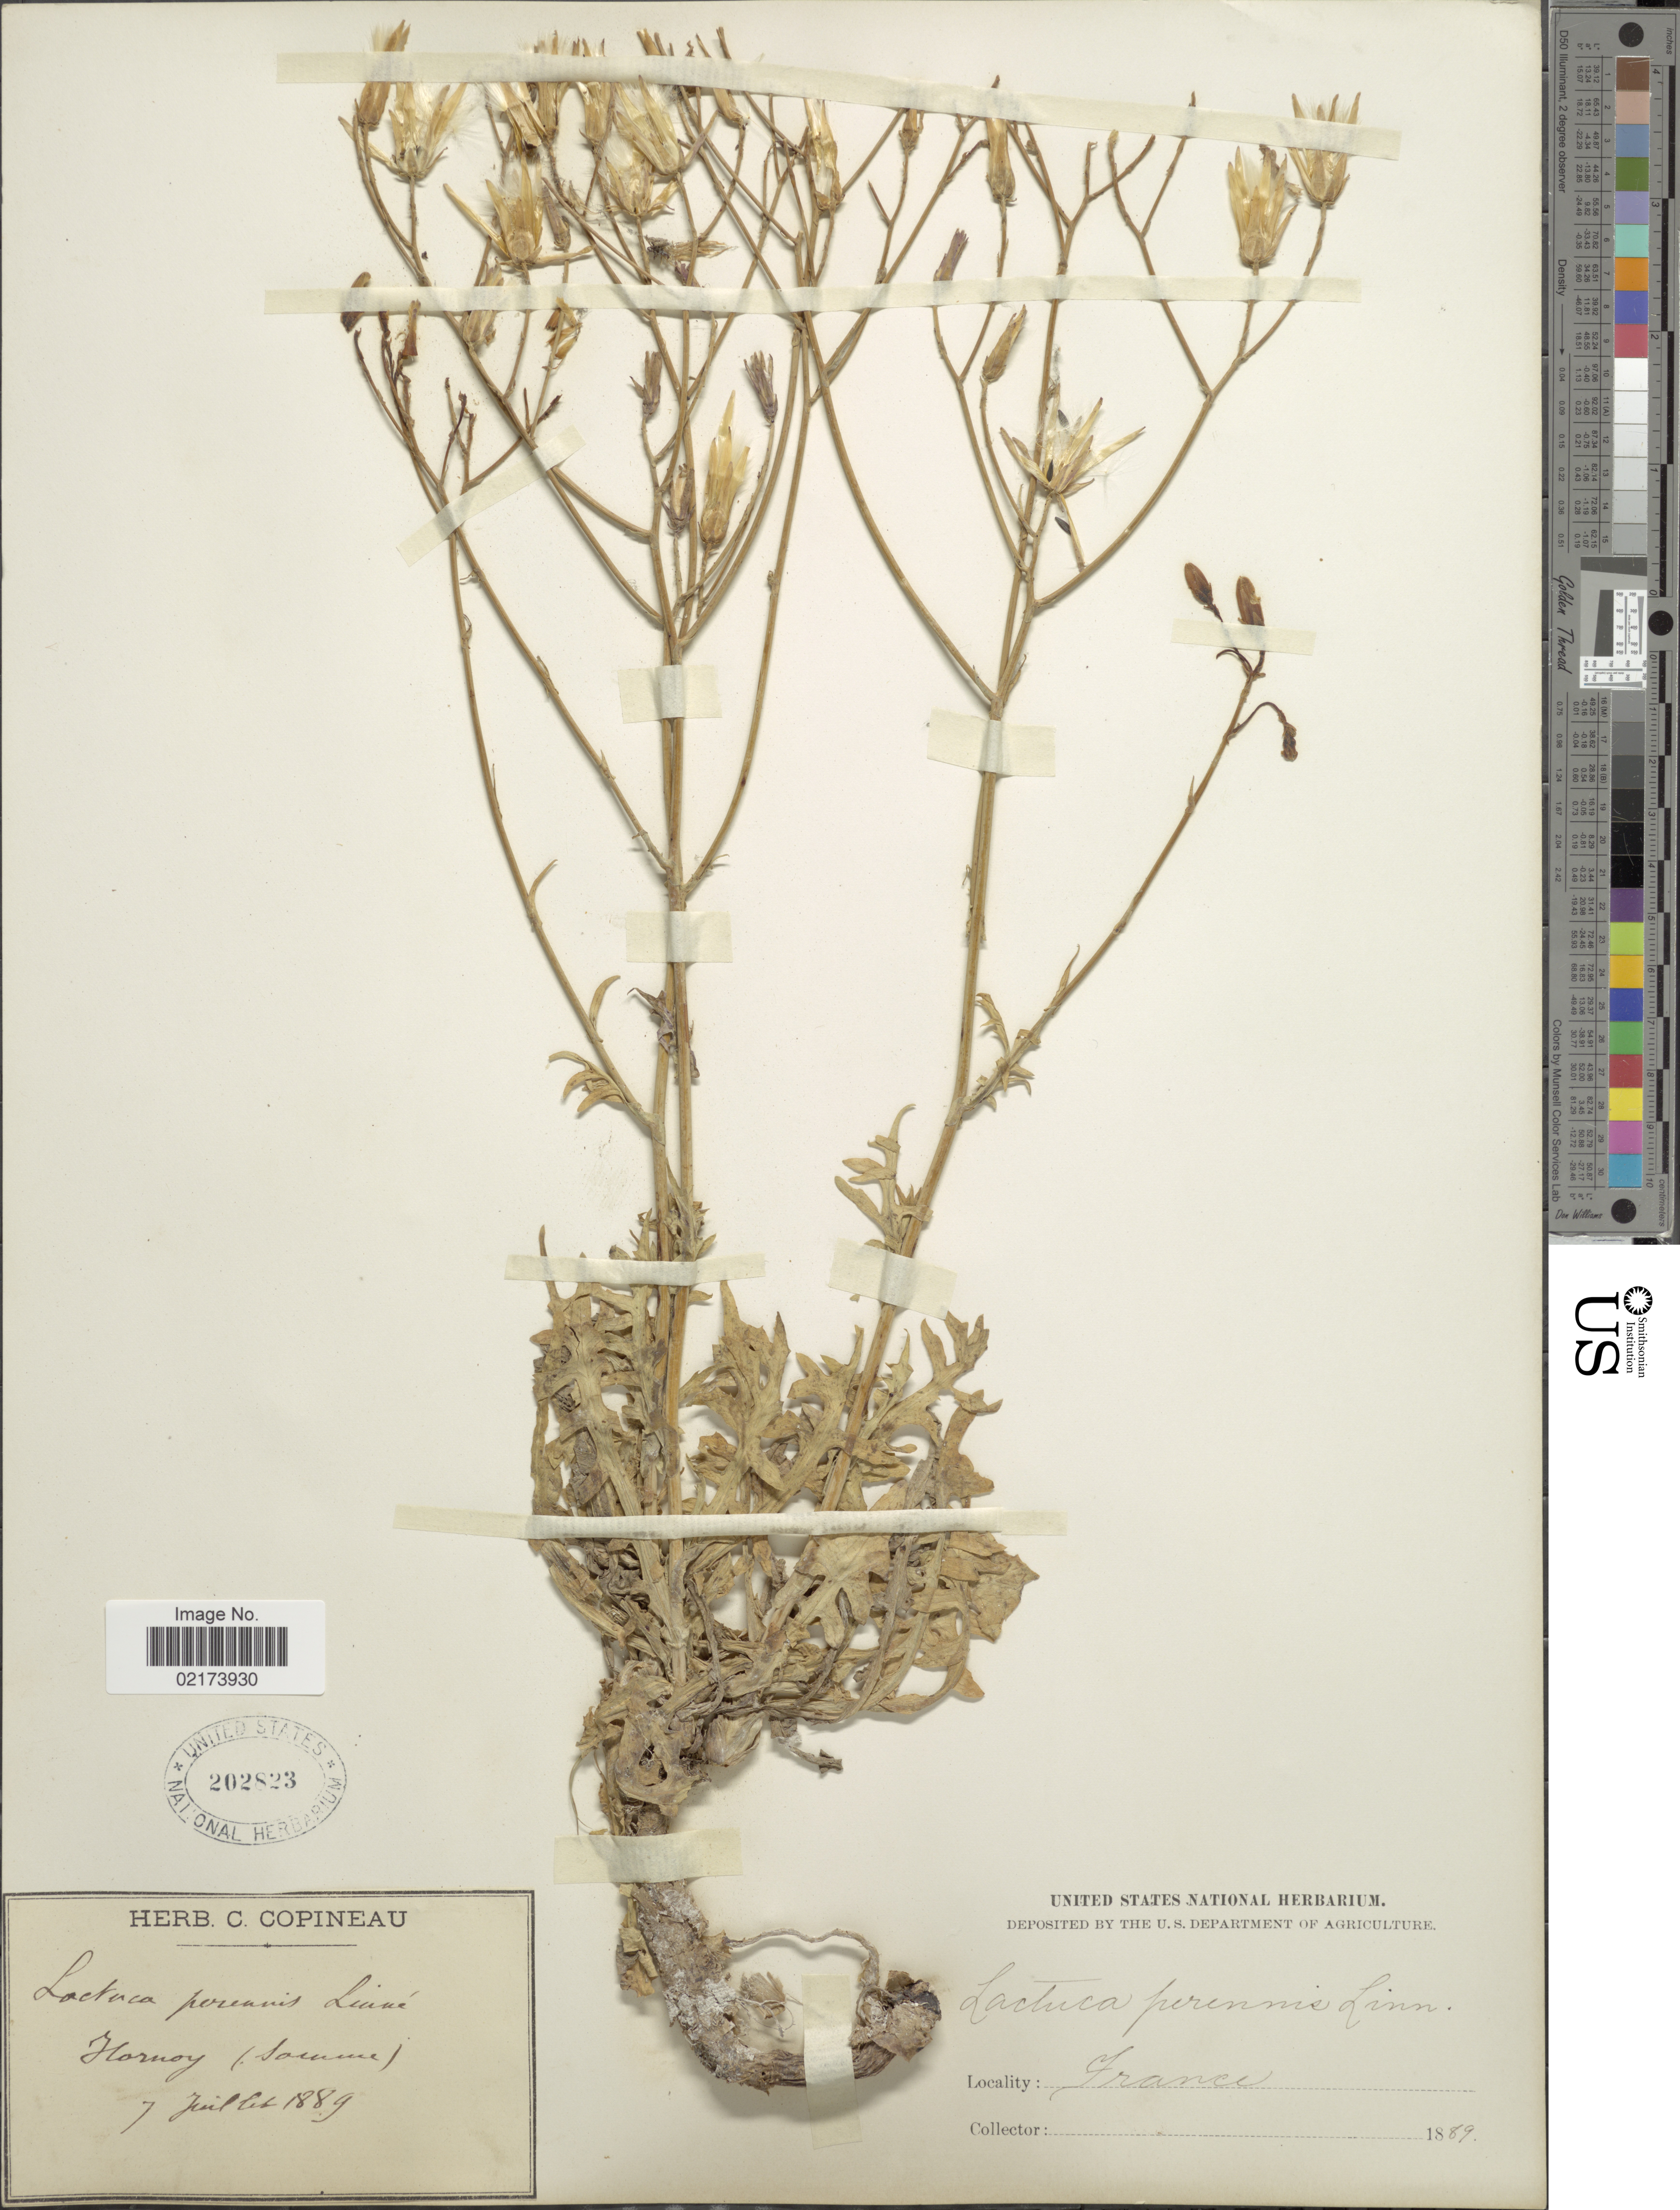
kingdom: Plantae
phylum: Tracheophyta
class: Magnoliopsida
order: Asterales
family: Asteraceae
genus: Lactuca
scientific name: Lactuca perennis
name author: L.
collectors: ex herb. C. Copineau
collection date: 1889-07-07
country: France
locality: Hornoy (Somme)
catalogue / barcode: US 202823